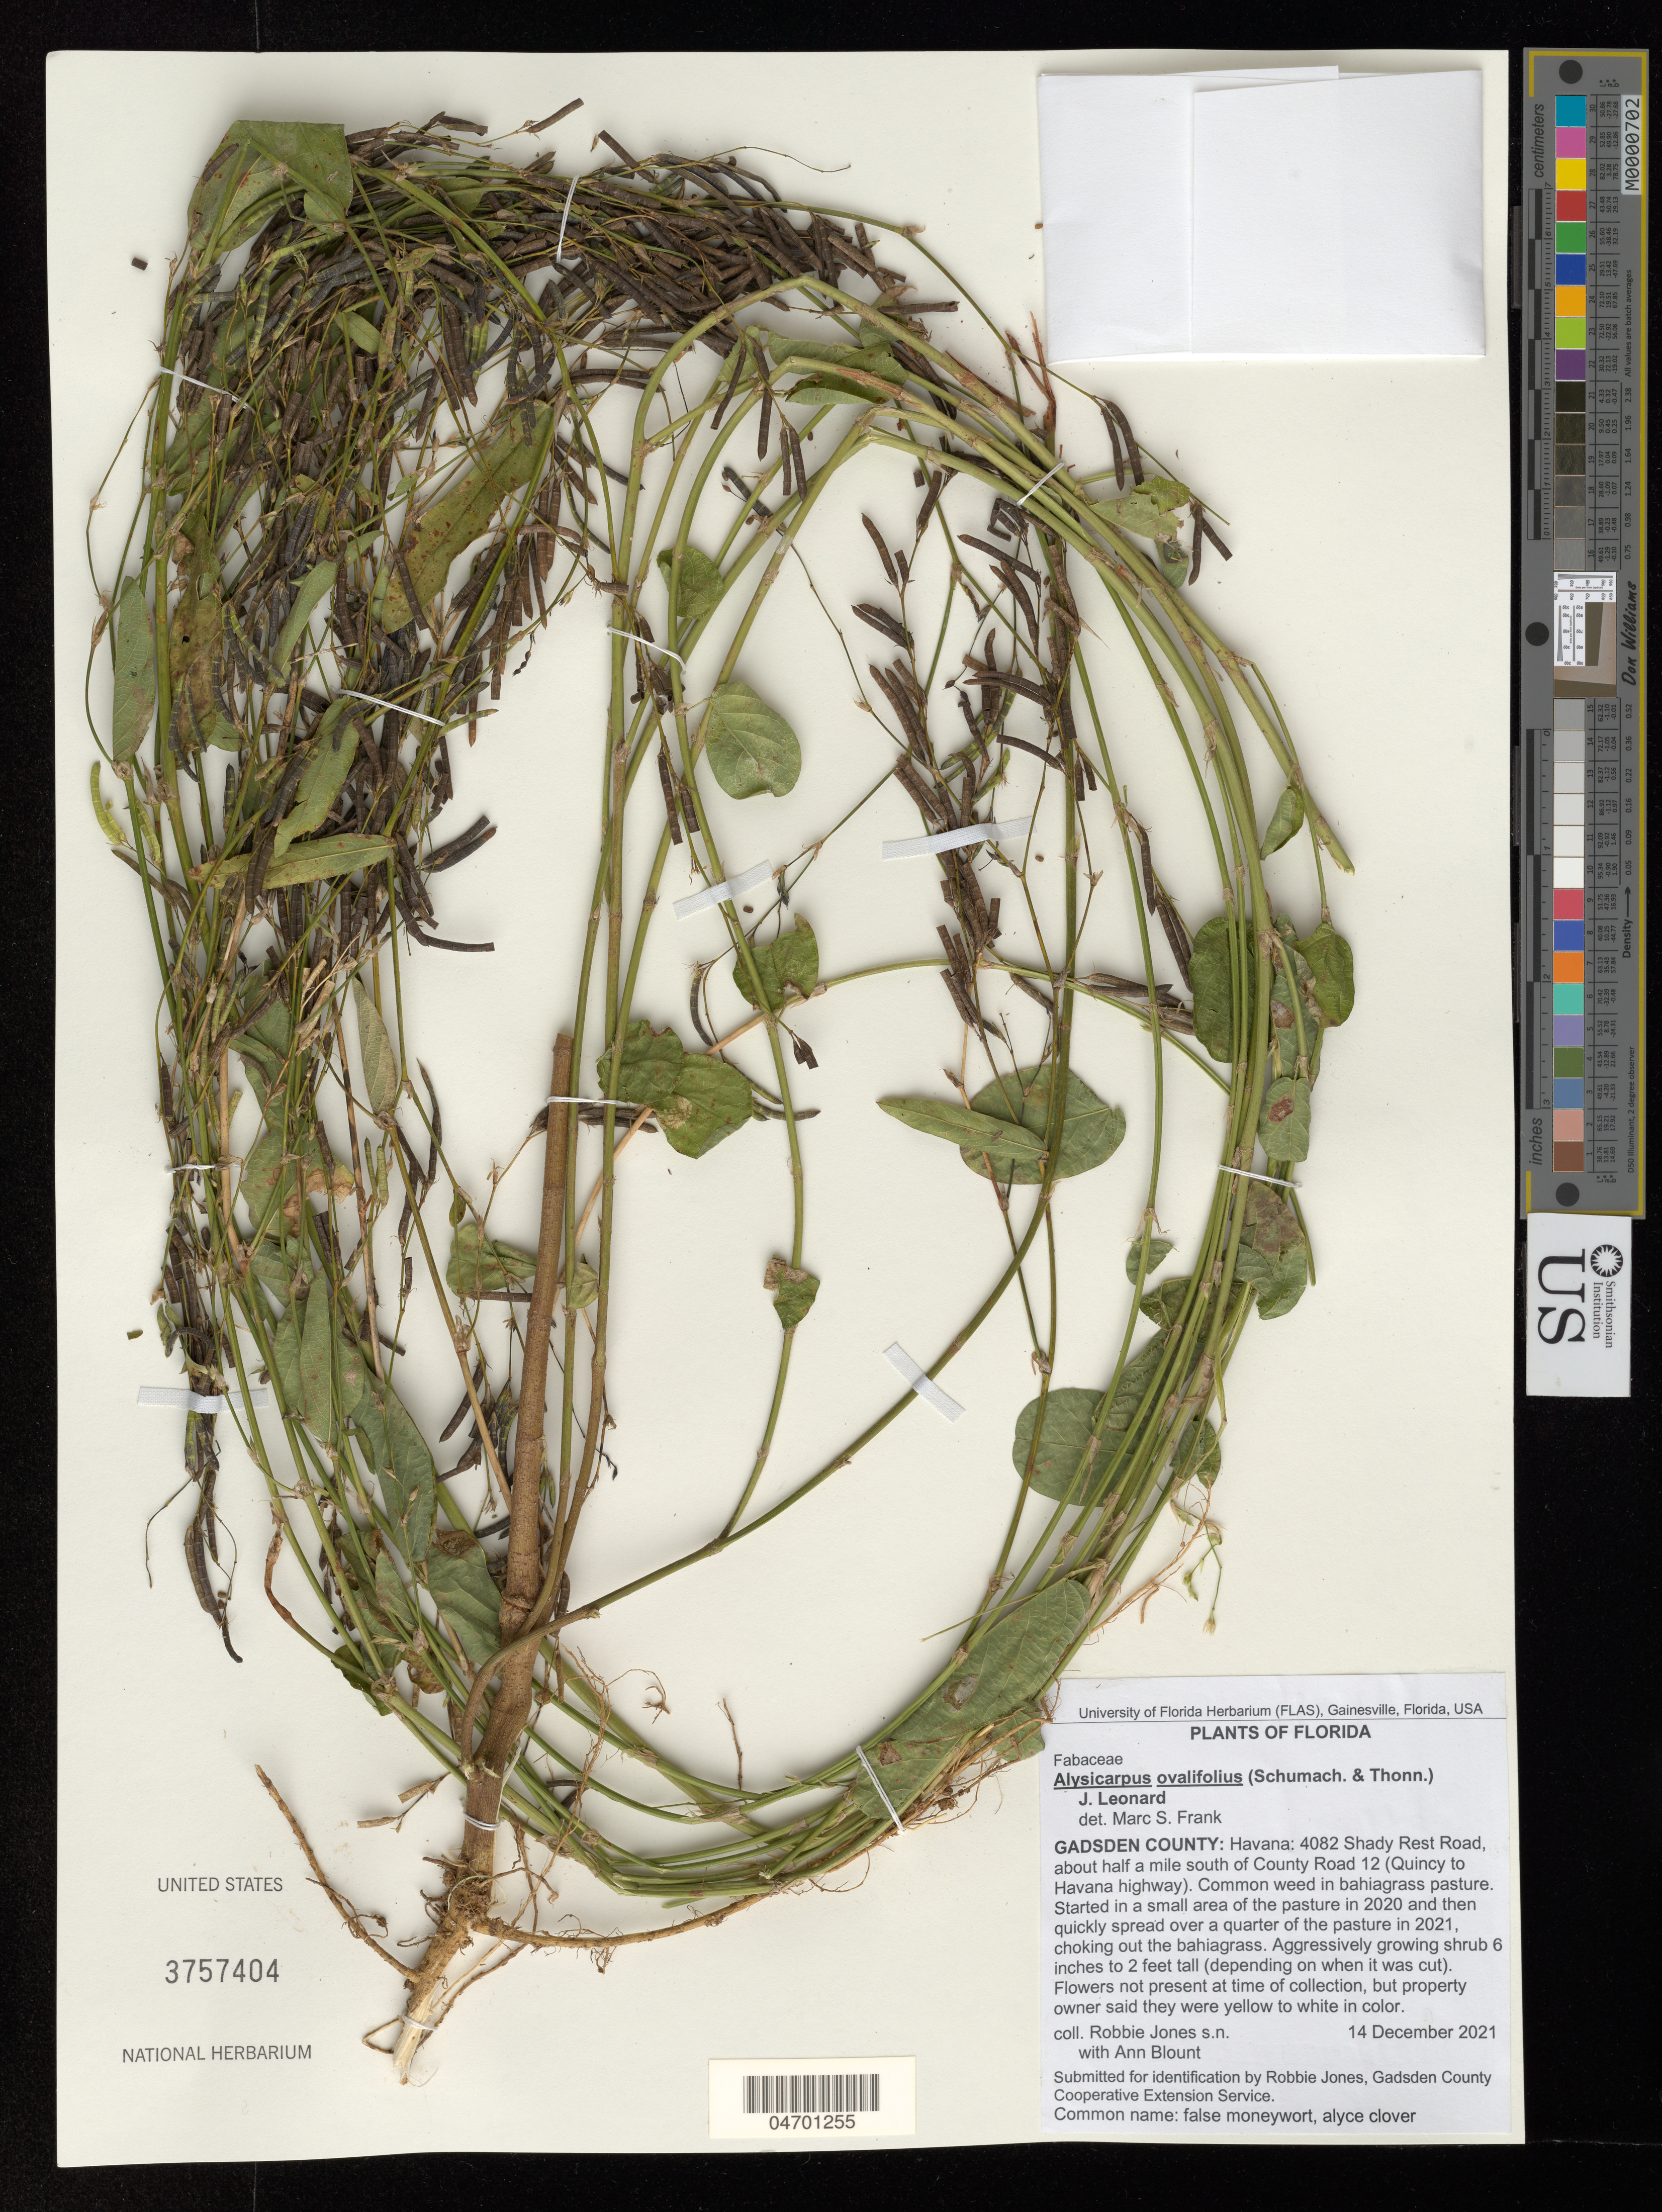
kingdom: Plantae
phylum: Tracheophyta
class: Magnoliopsida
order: Fabales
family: Fabaceae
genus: Alysicarpus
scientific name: Alysicarpus ovalifolius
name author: (Schumach.) J. Léonard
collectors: R. Jones & A. Blount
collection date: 2021-12-14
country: United States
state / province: Florida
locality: Gadsden County: Havana: 4082 Shady Rest Road, about half a mile south of County Road 12 (Quincy to Havana highway).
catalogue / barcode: US 3757404